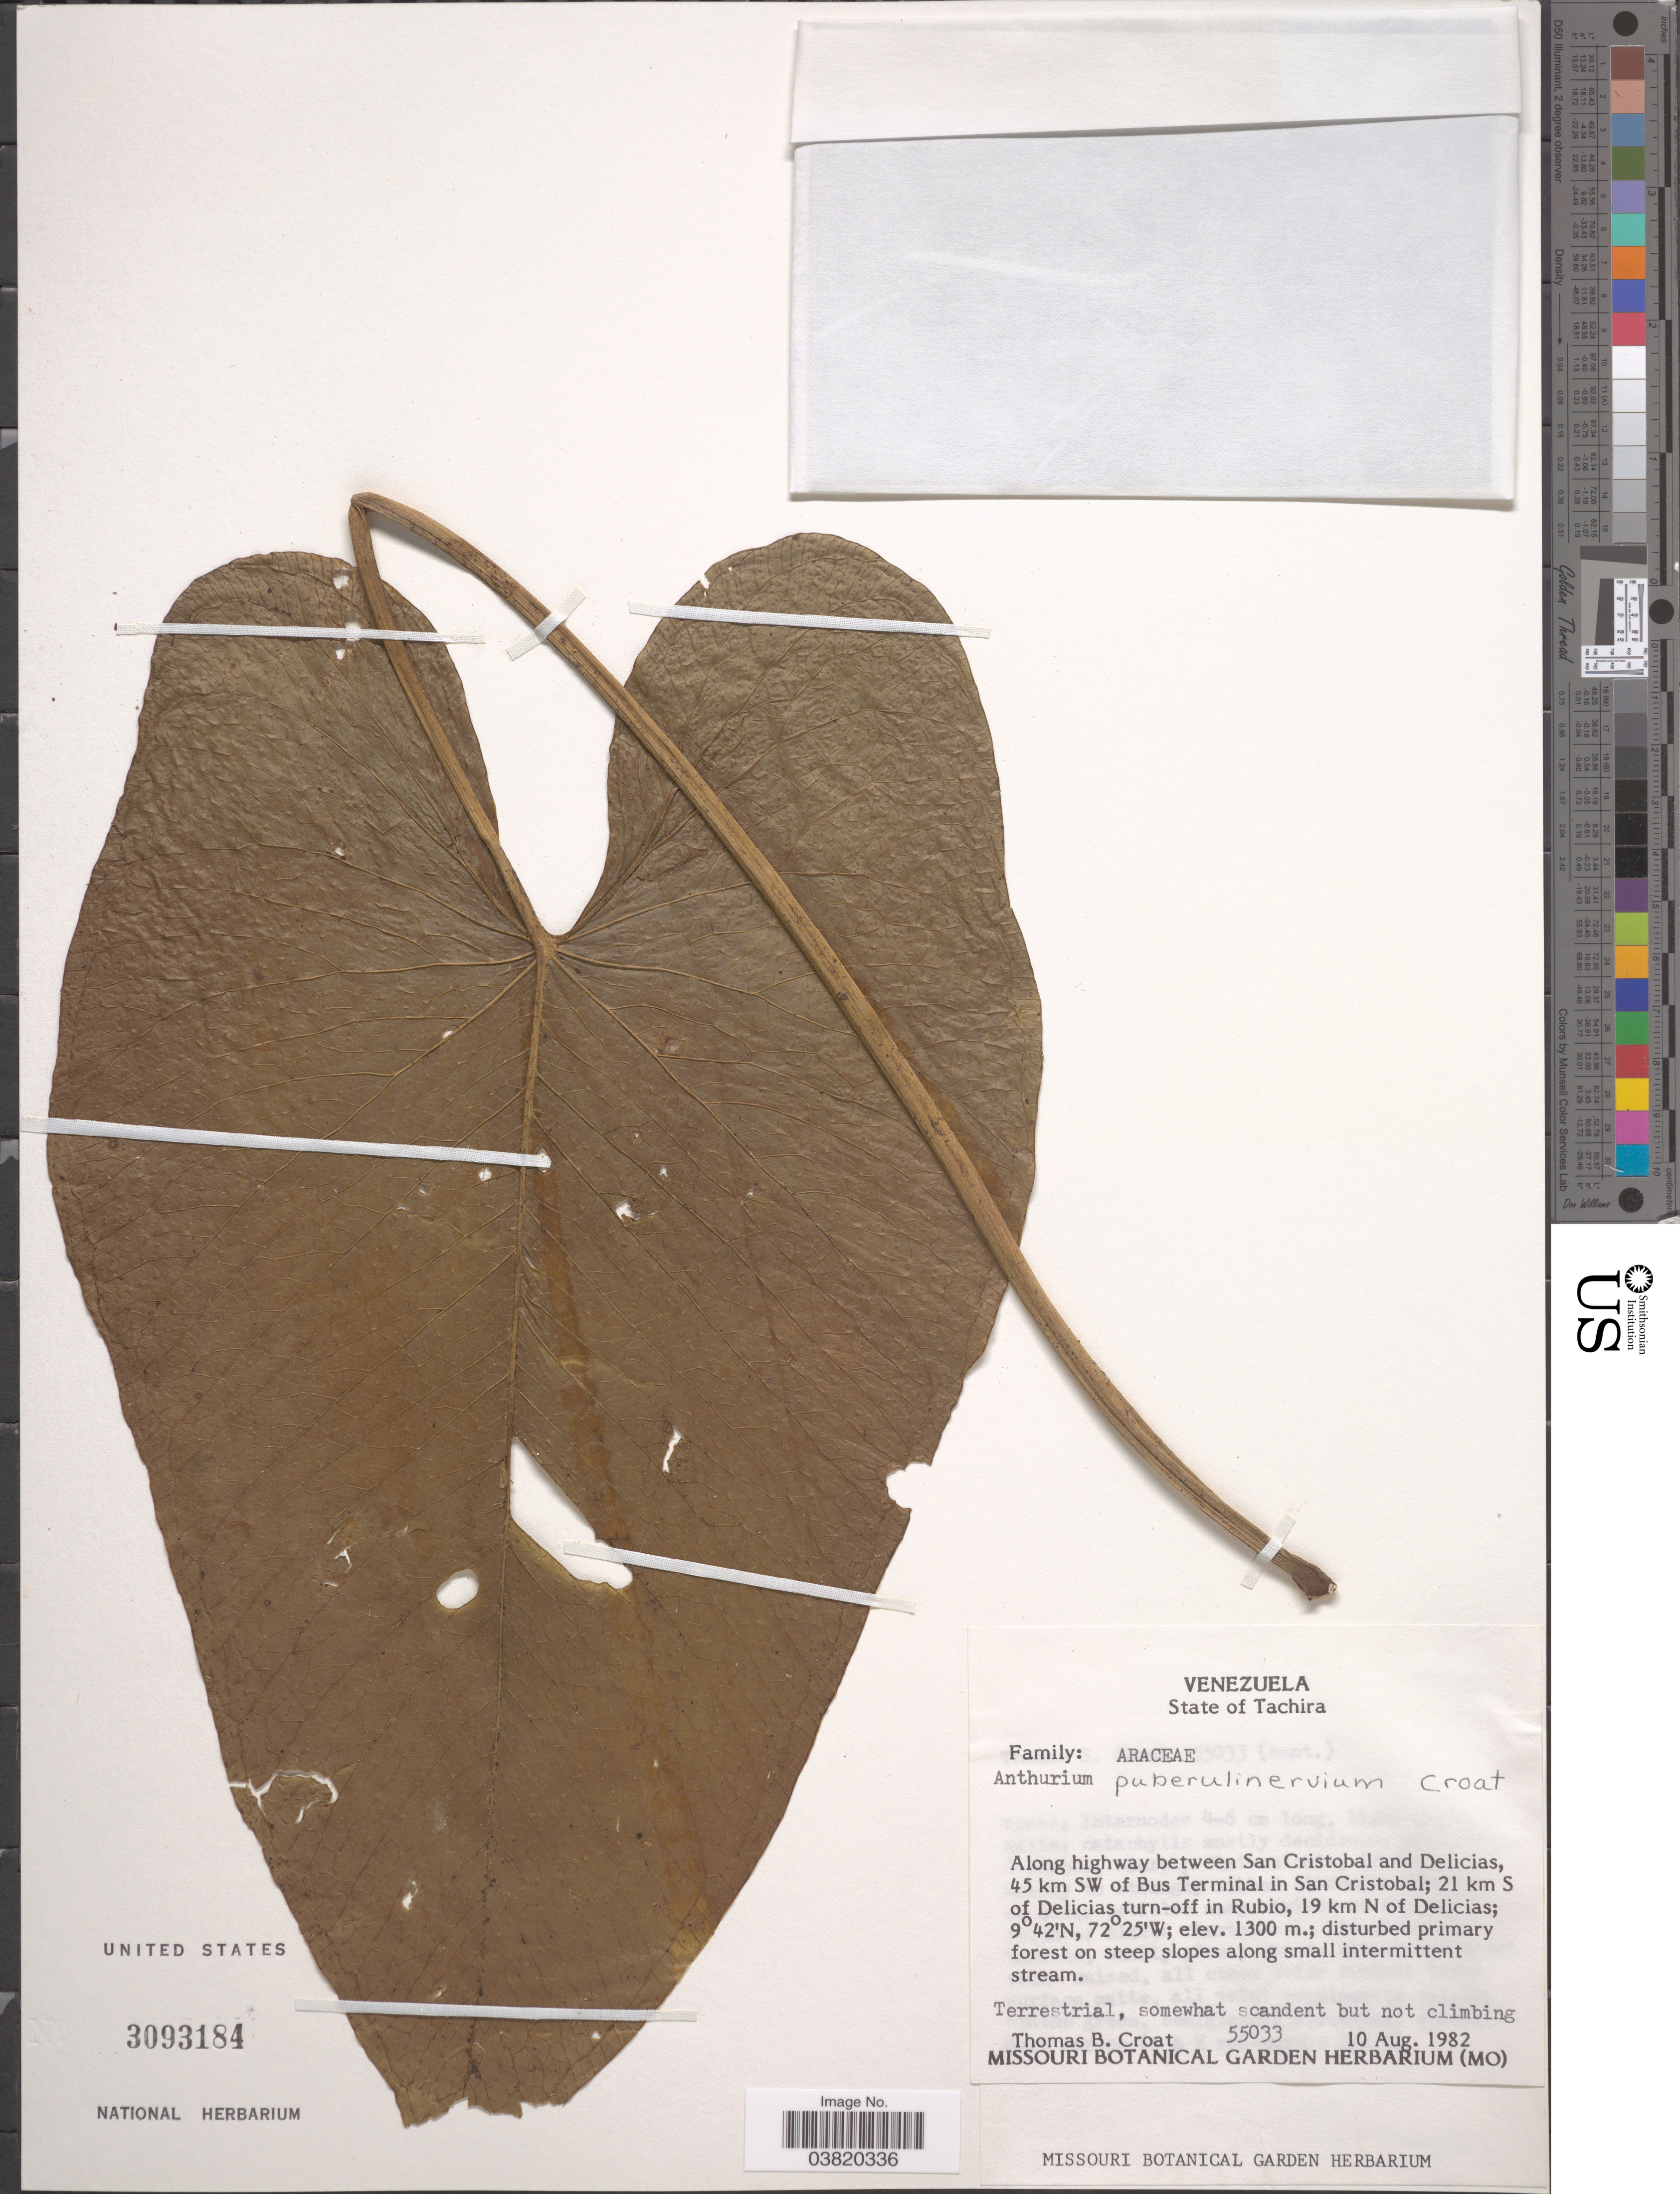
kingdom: Plantae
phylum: Tracheophyta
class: Liliopsida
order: Alismatales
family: Araceae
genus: Anthurium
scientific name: Anthurium puberulinervium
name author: Croat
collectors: T. B. Croat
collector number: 55033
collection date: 1982-08-10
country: Venezuela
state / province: Tachira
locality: Along highway between San Cristobal and Delicias, 45 km SW of Bus Terminal in San Cristobal; 21 km S of Delicias turn-off in Rubio, 19 km N of Delicias.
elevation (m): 1300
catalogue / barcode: US 3093184